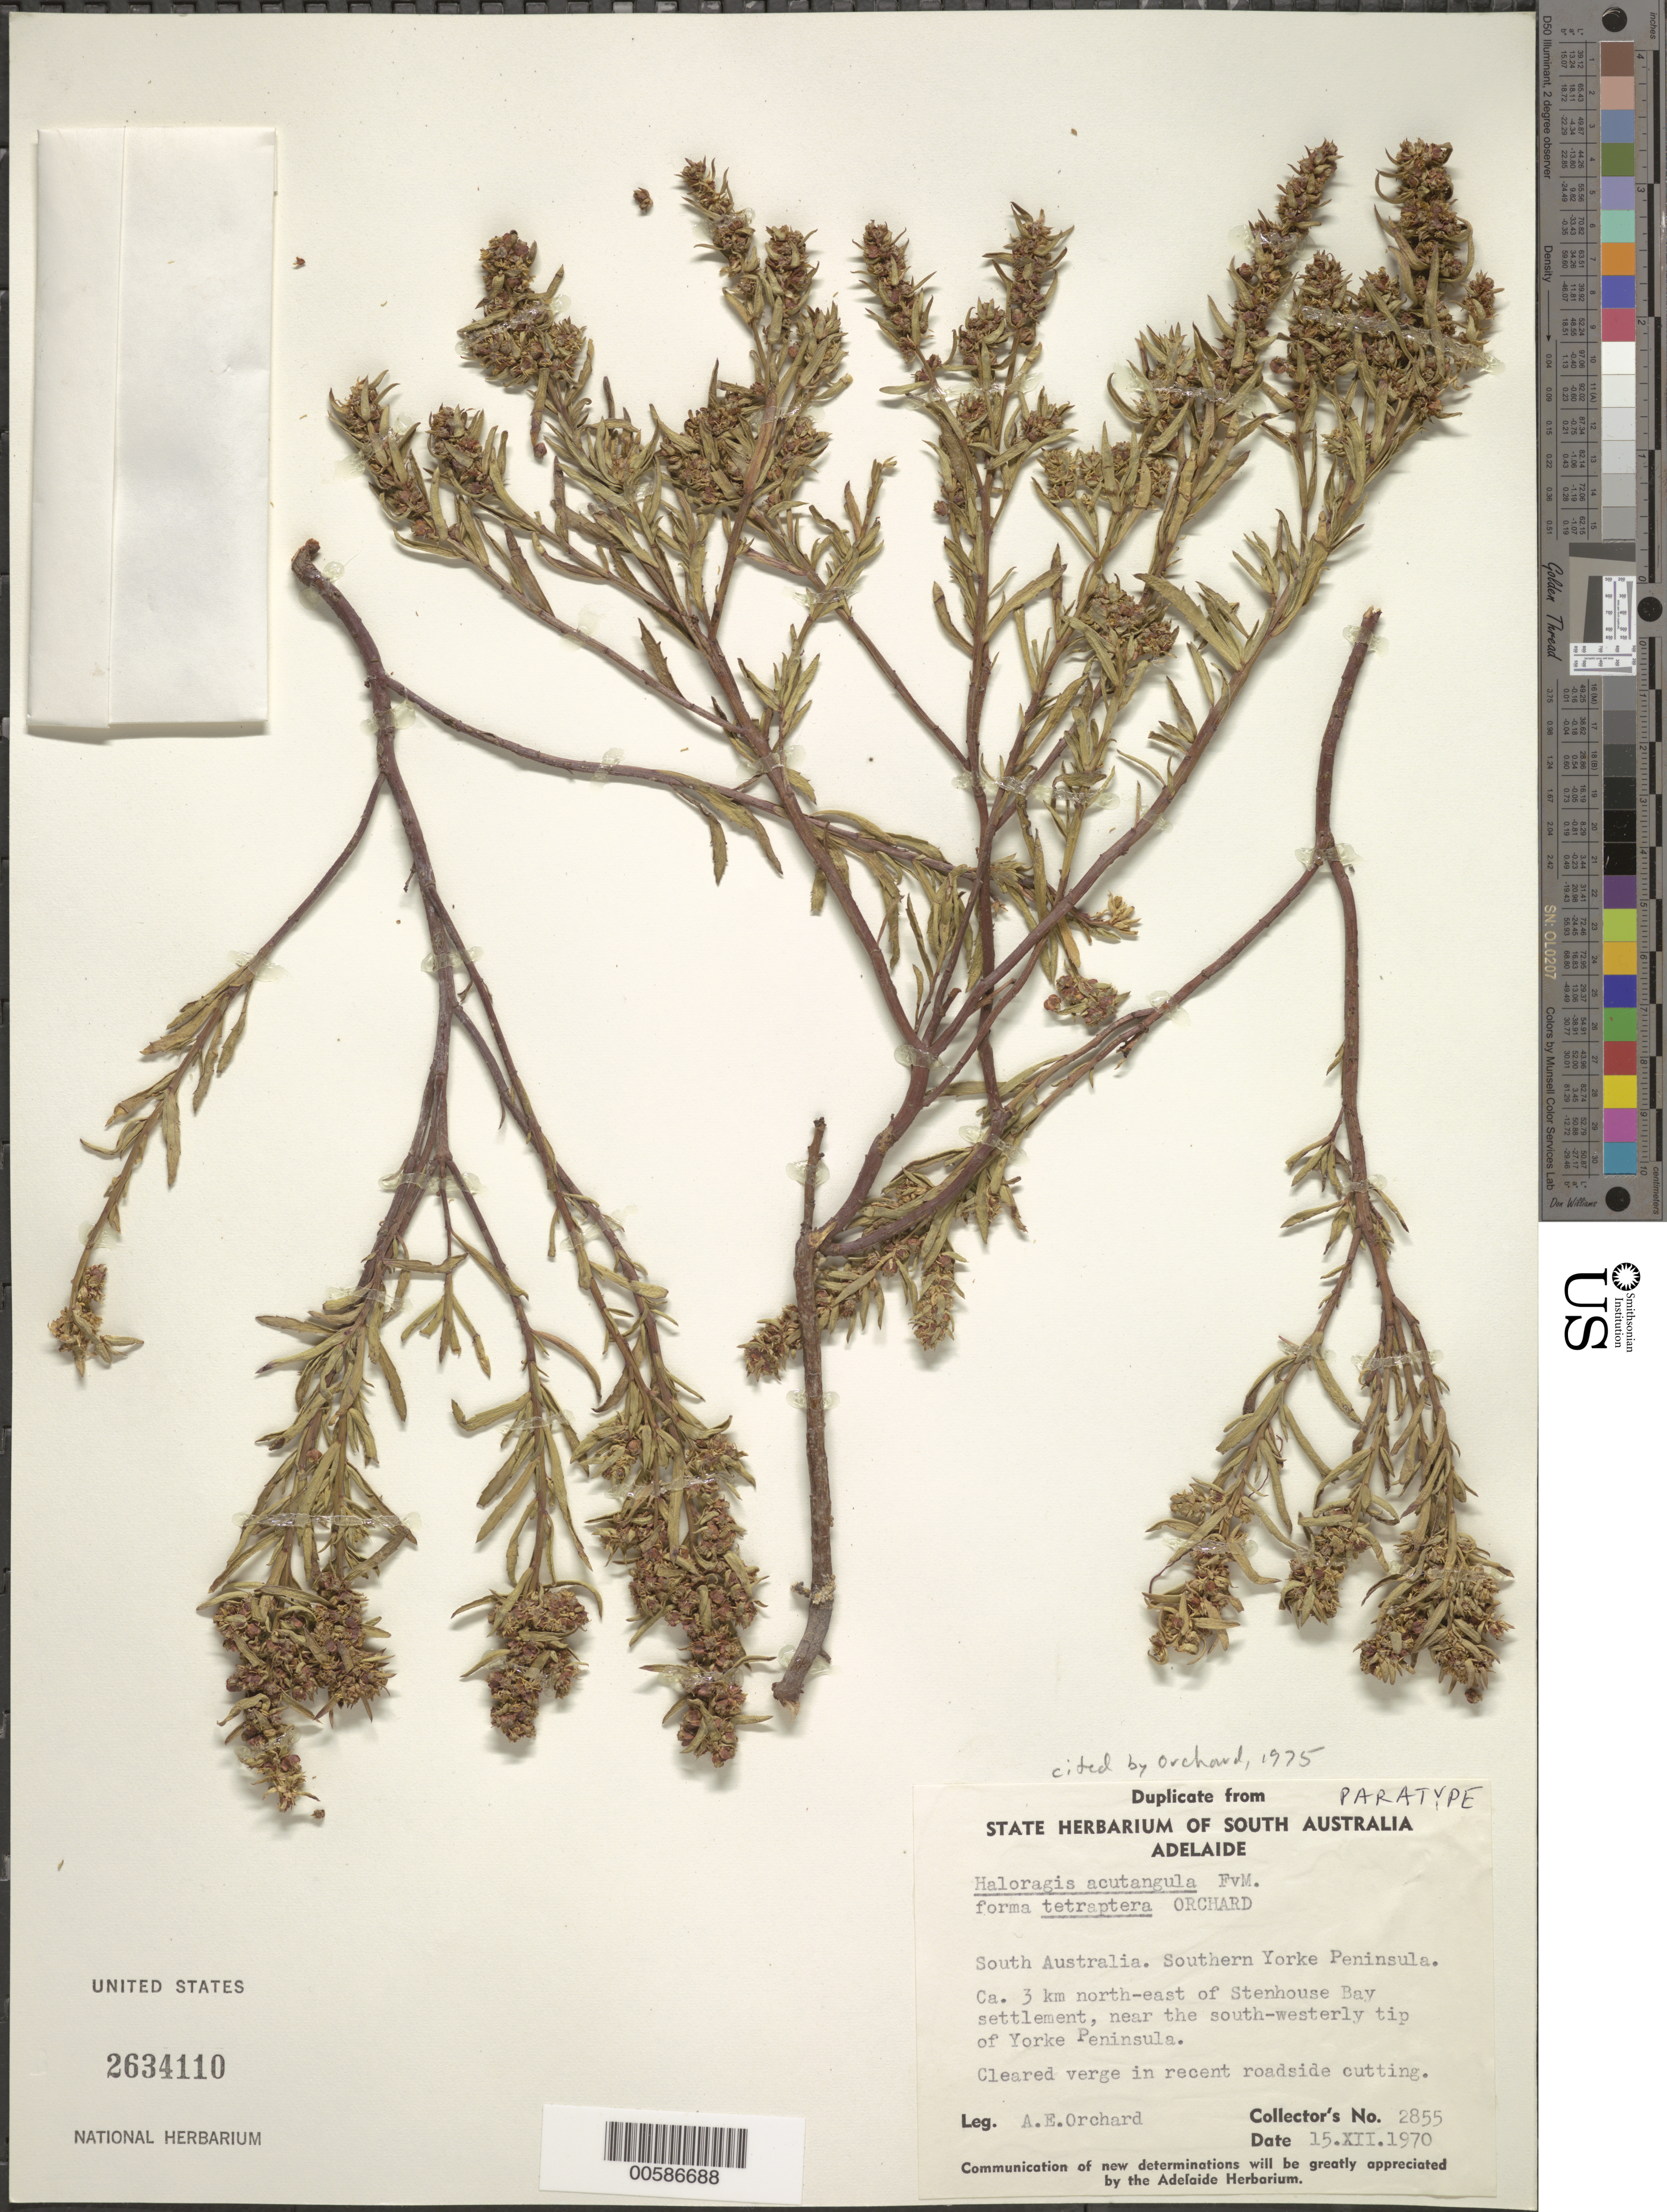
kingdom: Plantae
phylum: Tracheophyta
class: Magnoliopsida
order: Saxifragales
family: Haloragaceae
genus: Haloragis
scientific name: Haloragis acutangula f. tetraptera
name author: Orchard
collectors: A. E. Orchard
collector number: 2855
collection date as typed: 15 Dec 1970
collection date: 1970-12-15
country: Australia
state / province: South Australia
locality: Southern Yorke Peninsula, NE of Sternhouse Bay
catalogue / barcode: US 2634110